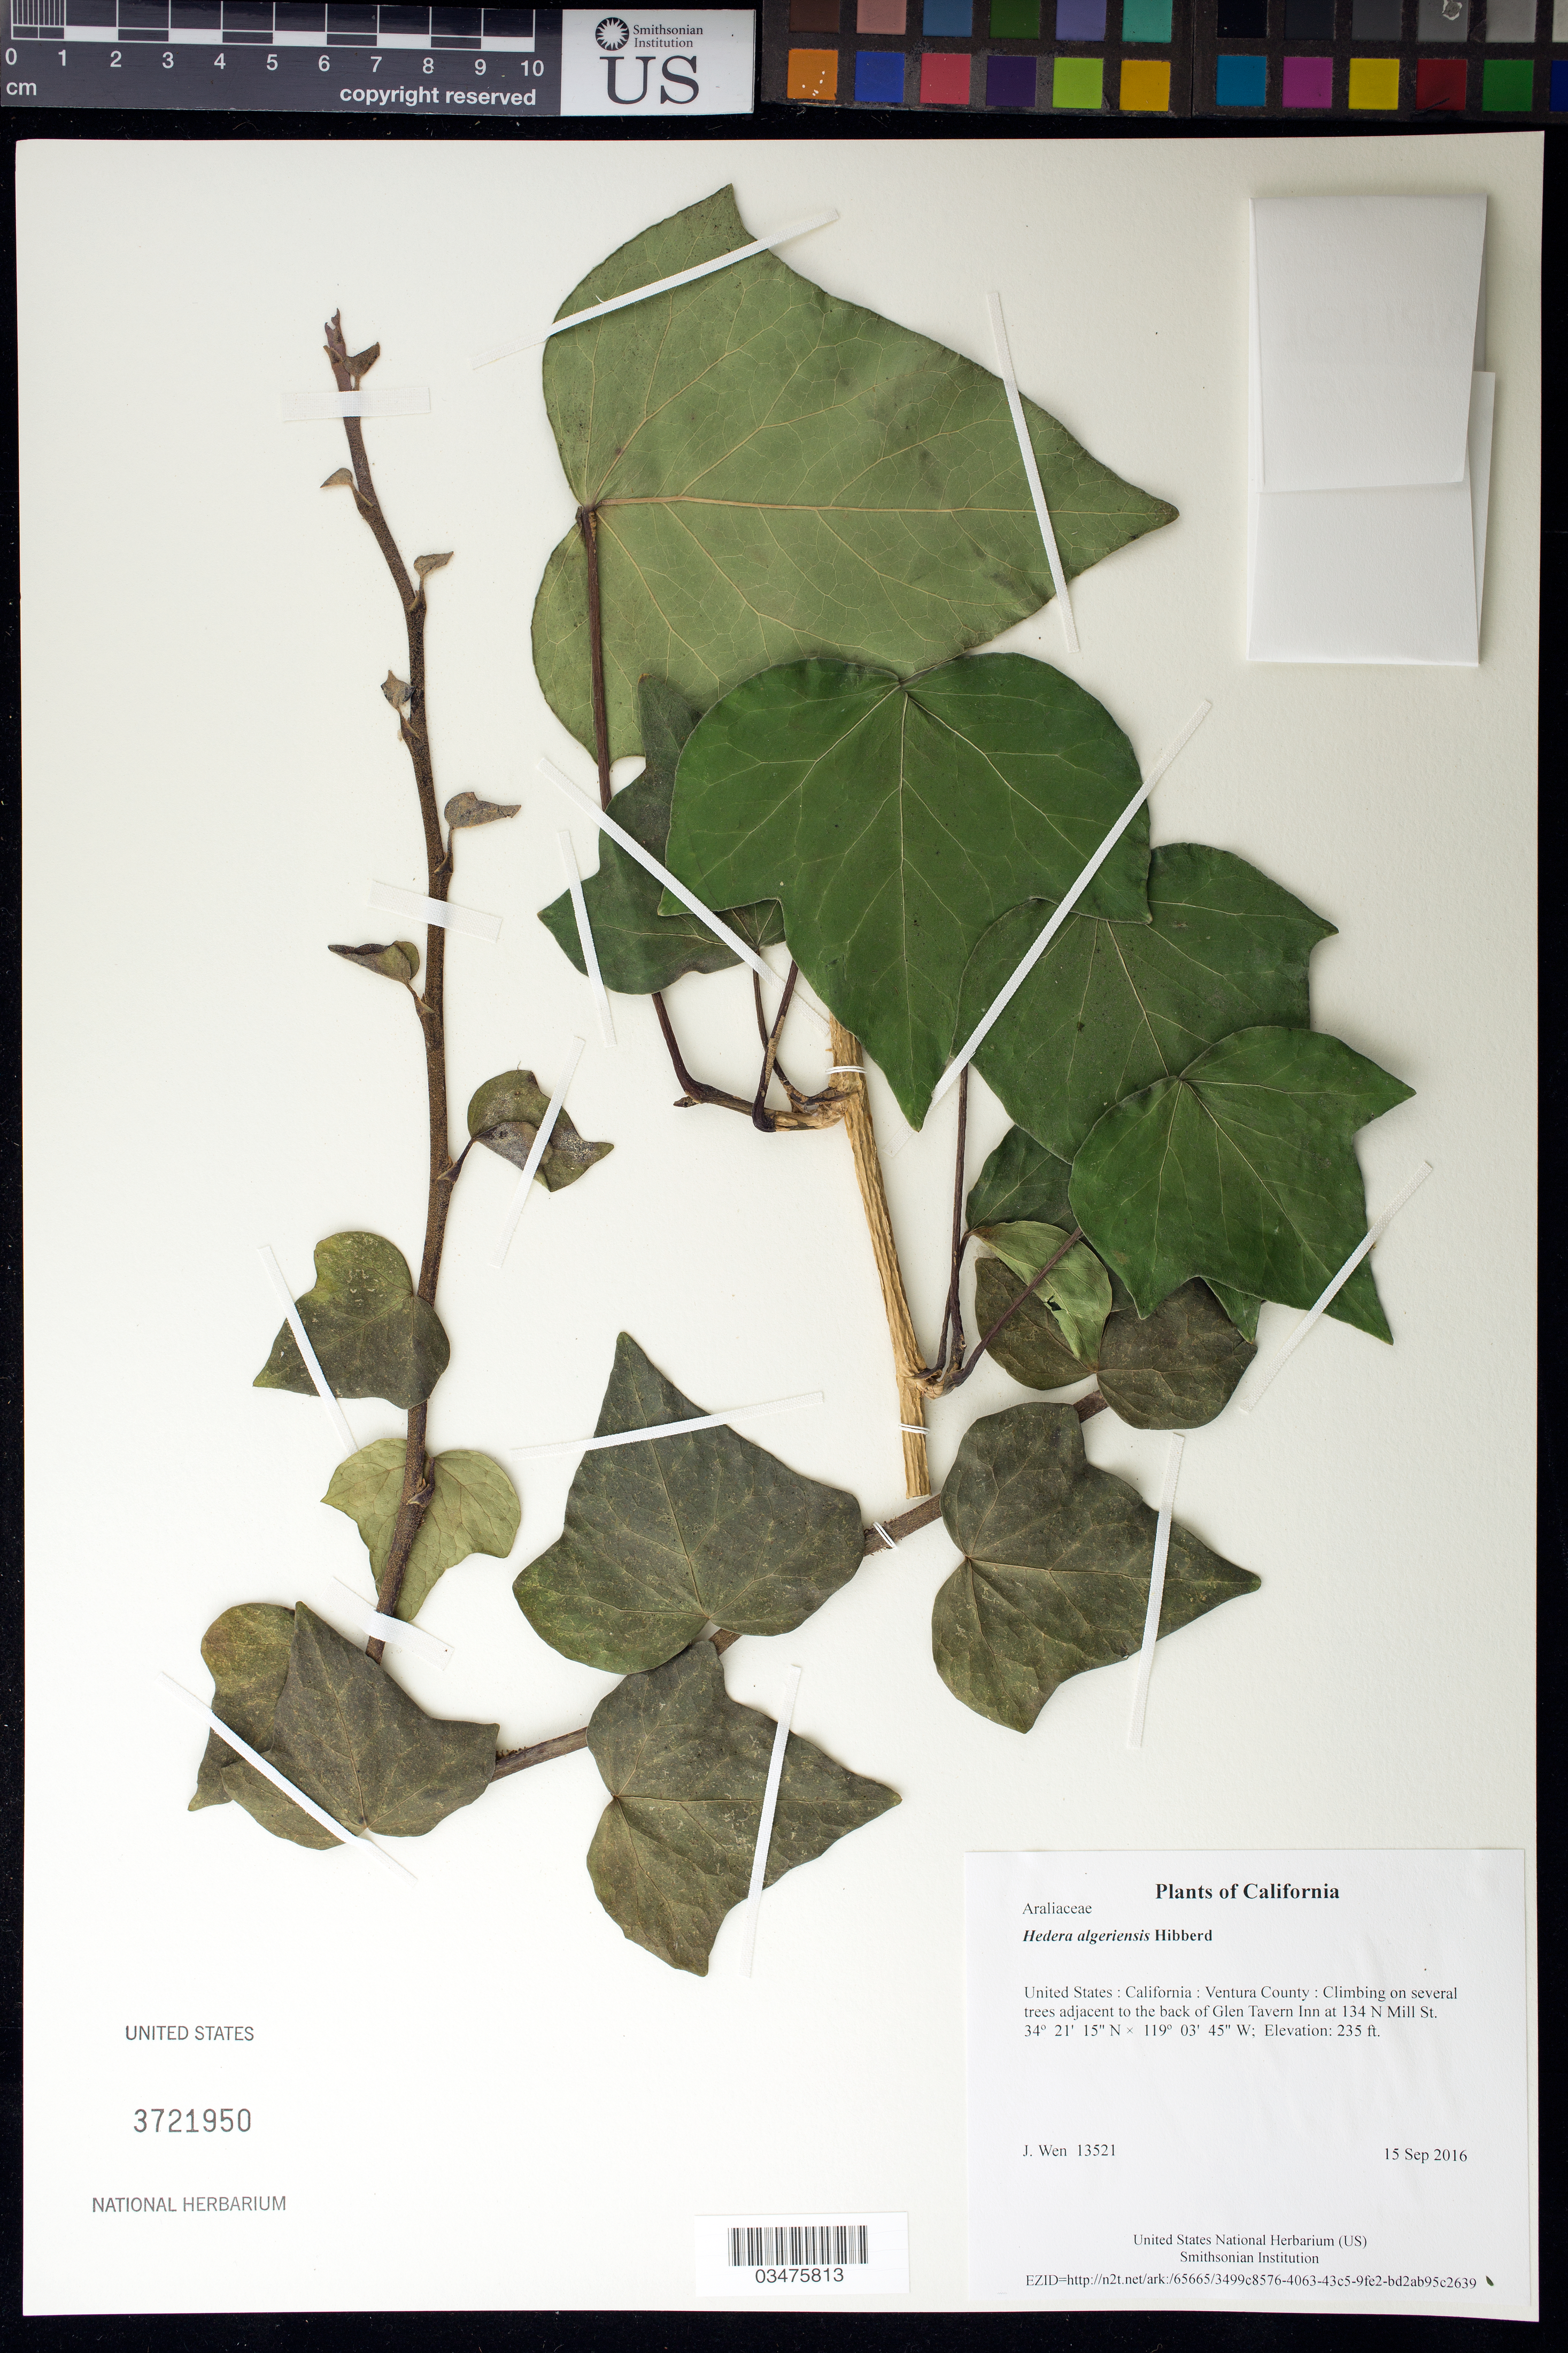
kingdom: Plantae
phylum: Tracheophyta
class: Magnoliopsida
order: Apiales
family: Araliaceae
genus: Hedera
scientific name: Hedera algeriensis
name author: Hibberd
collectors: J. Wen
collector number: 13521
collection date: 2016-09-15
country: United States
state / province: California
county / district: Ventura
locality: Climbing on several trees adjacent to the back of Glen Tavern Inn at 134 N Mill St.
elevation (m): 72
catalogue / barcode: US 3721950